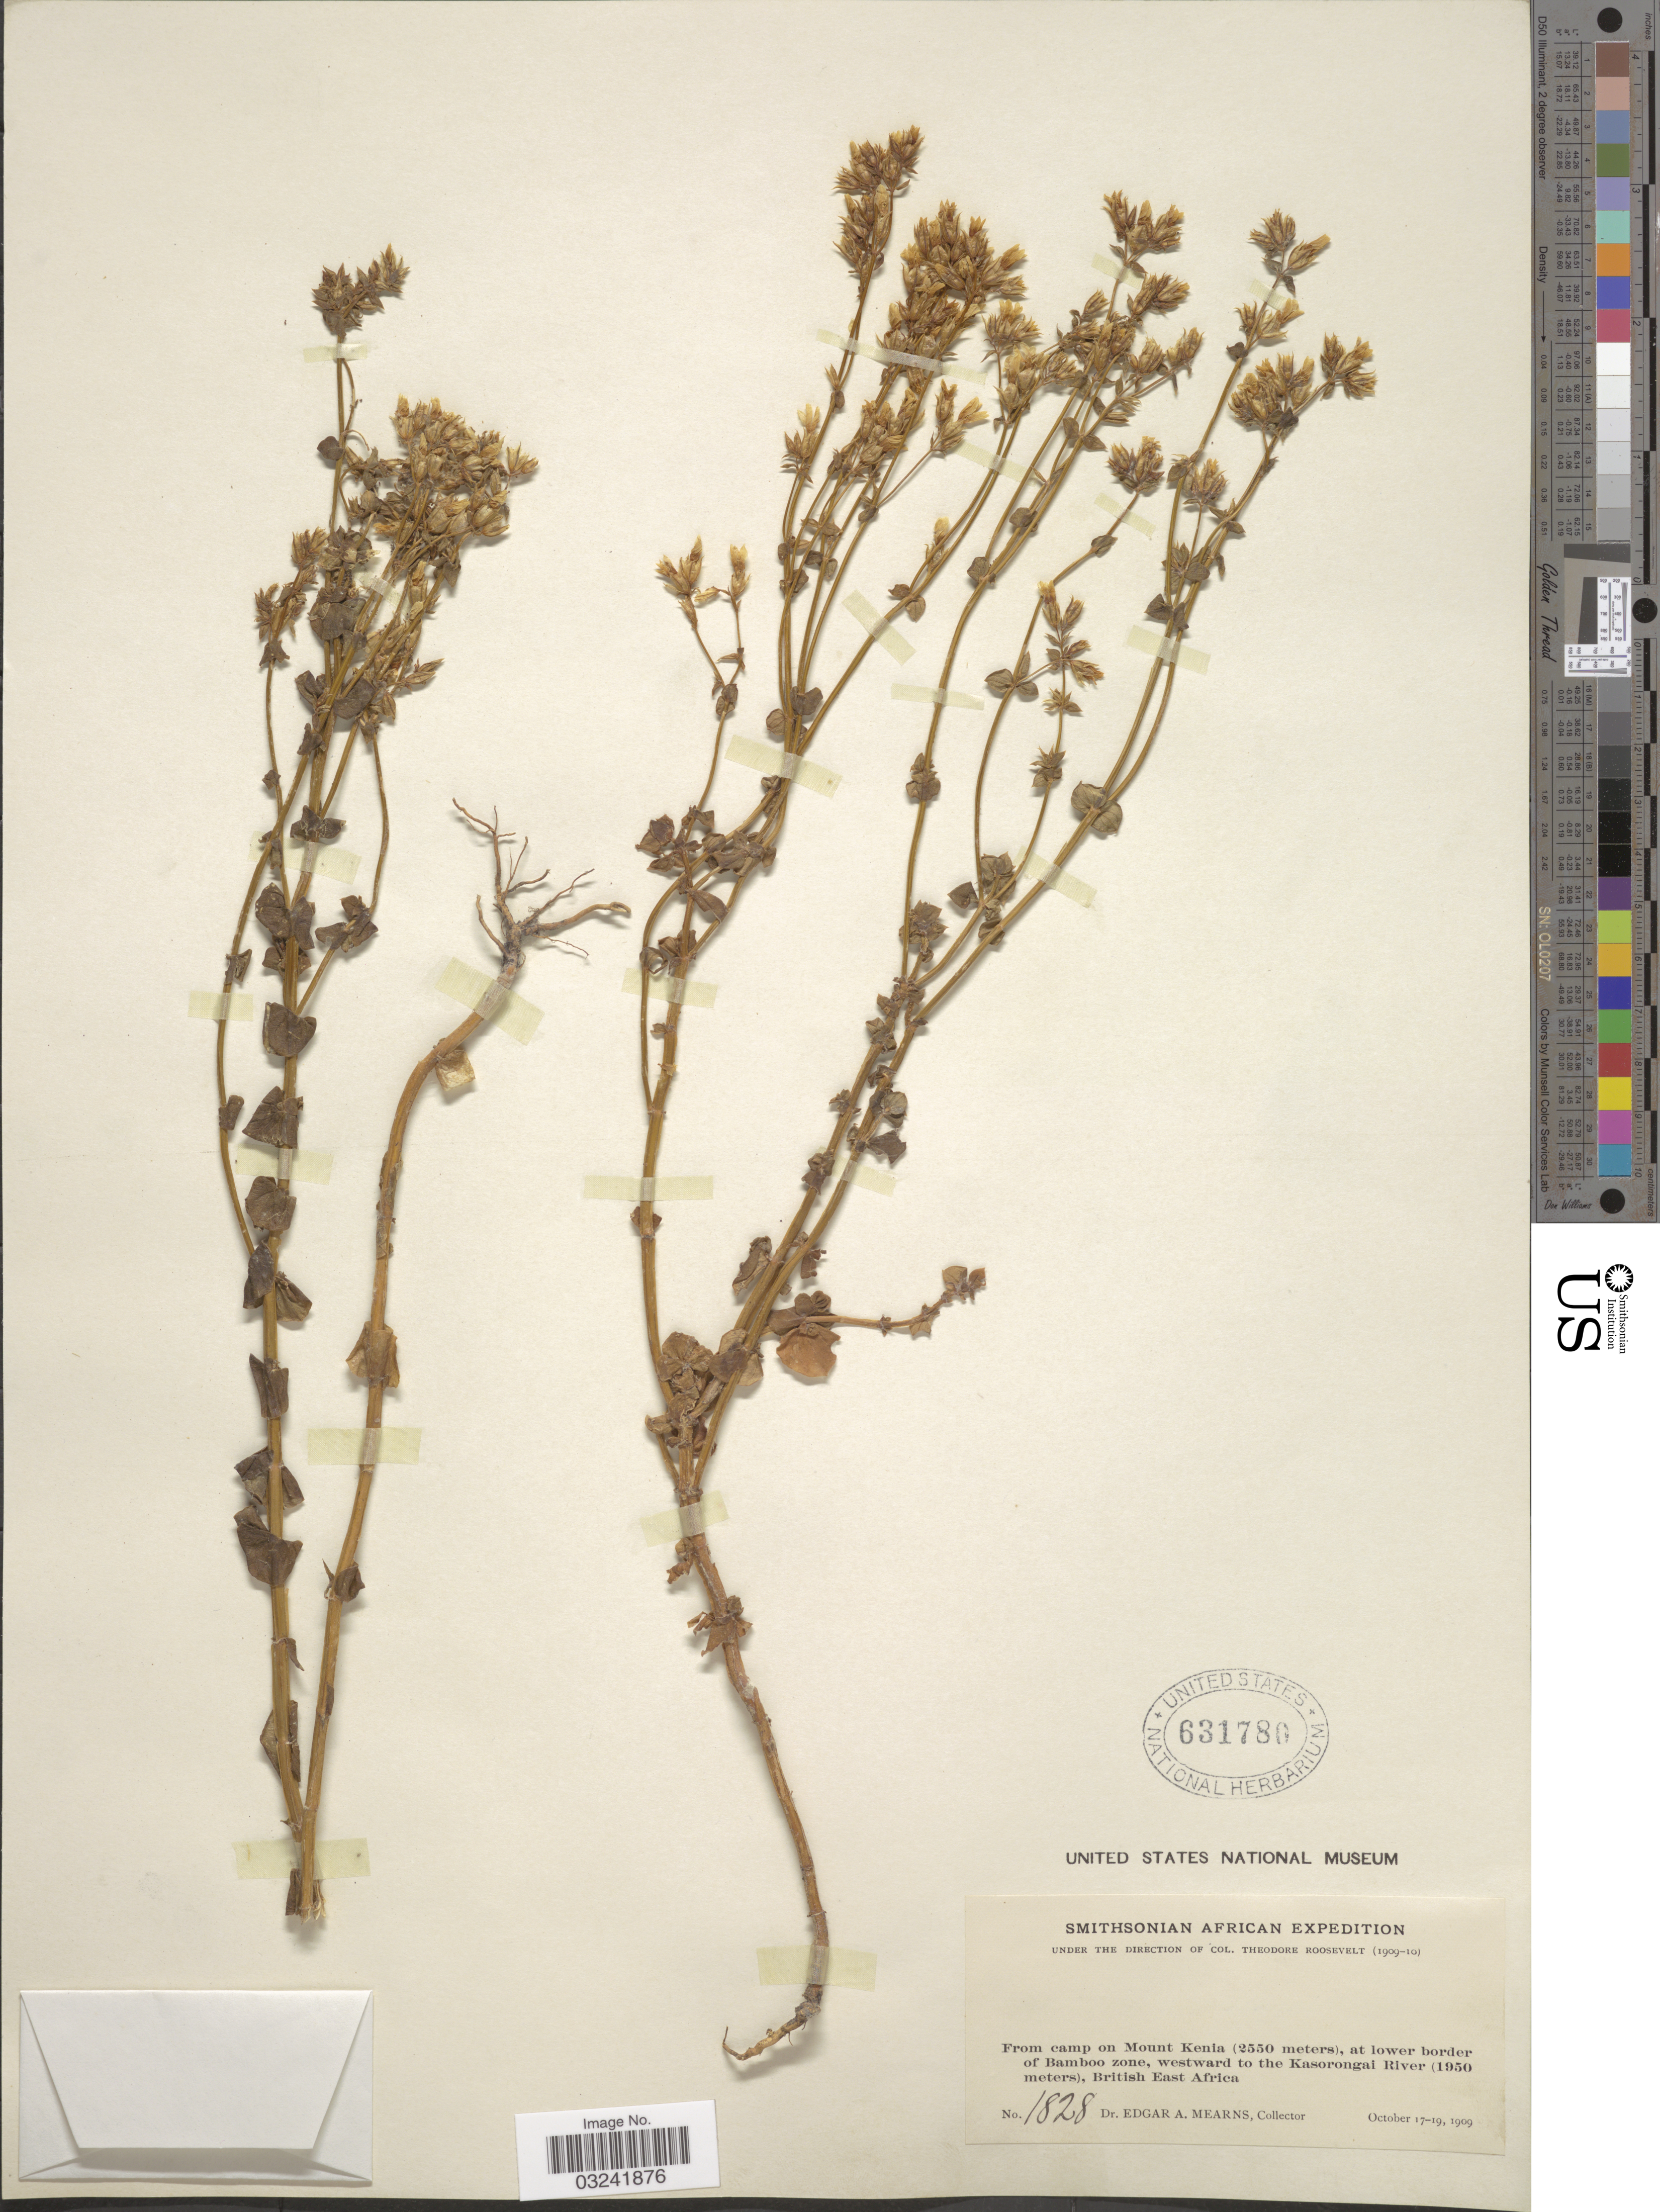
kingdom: Plantae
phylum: Tracheophyta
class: Magnoliopsida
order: Gentianales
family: Gentianaceae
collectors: E. A. Mearns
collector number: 1828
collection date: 1909-10-17/1909-10-19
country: Kenya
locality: From camp on Mount Kenia, at lower border of Bamboo zone, westward to the Kasorongai River, British East Africa.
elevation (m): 1950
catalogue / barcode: US 631780